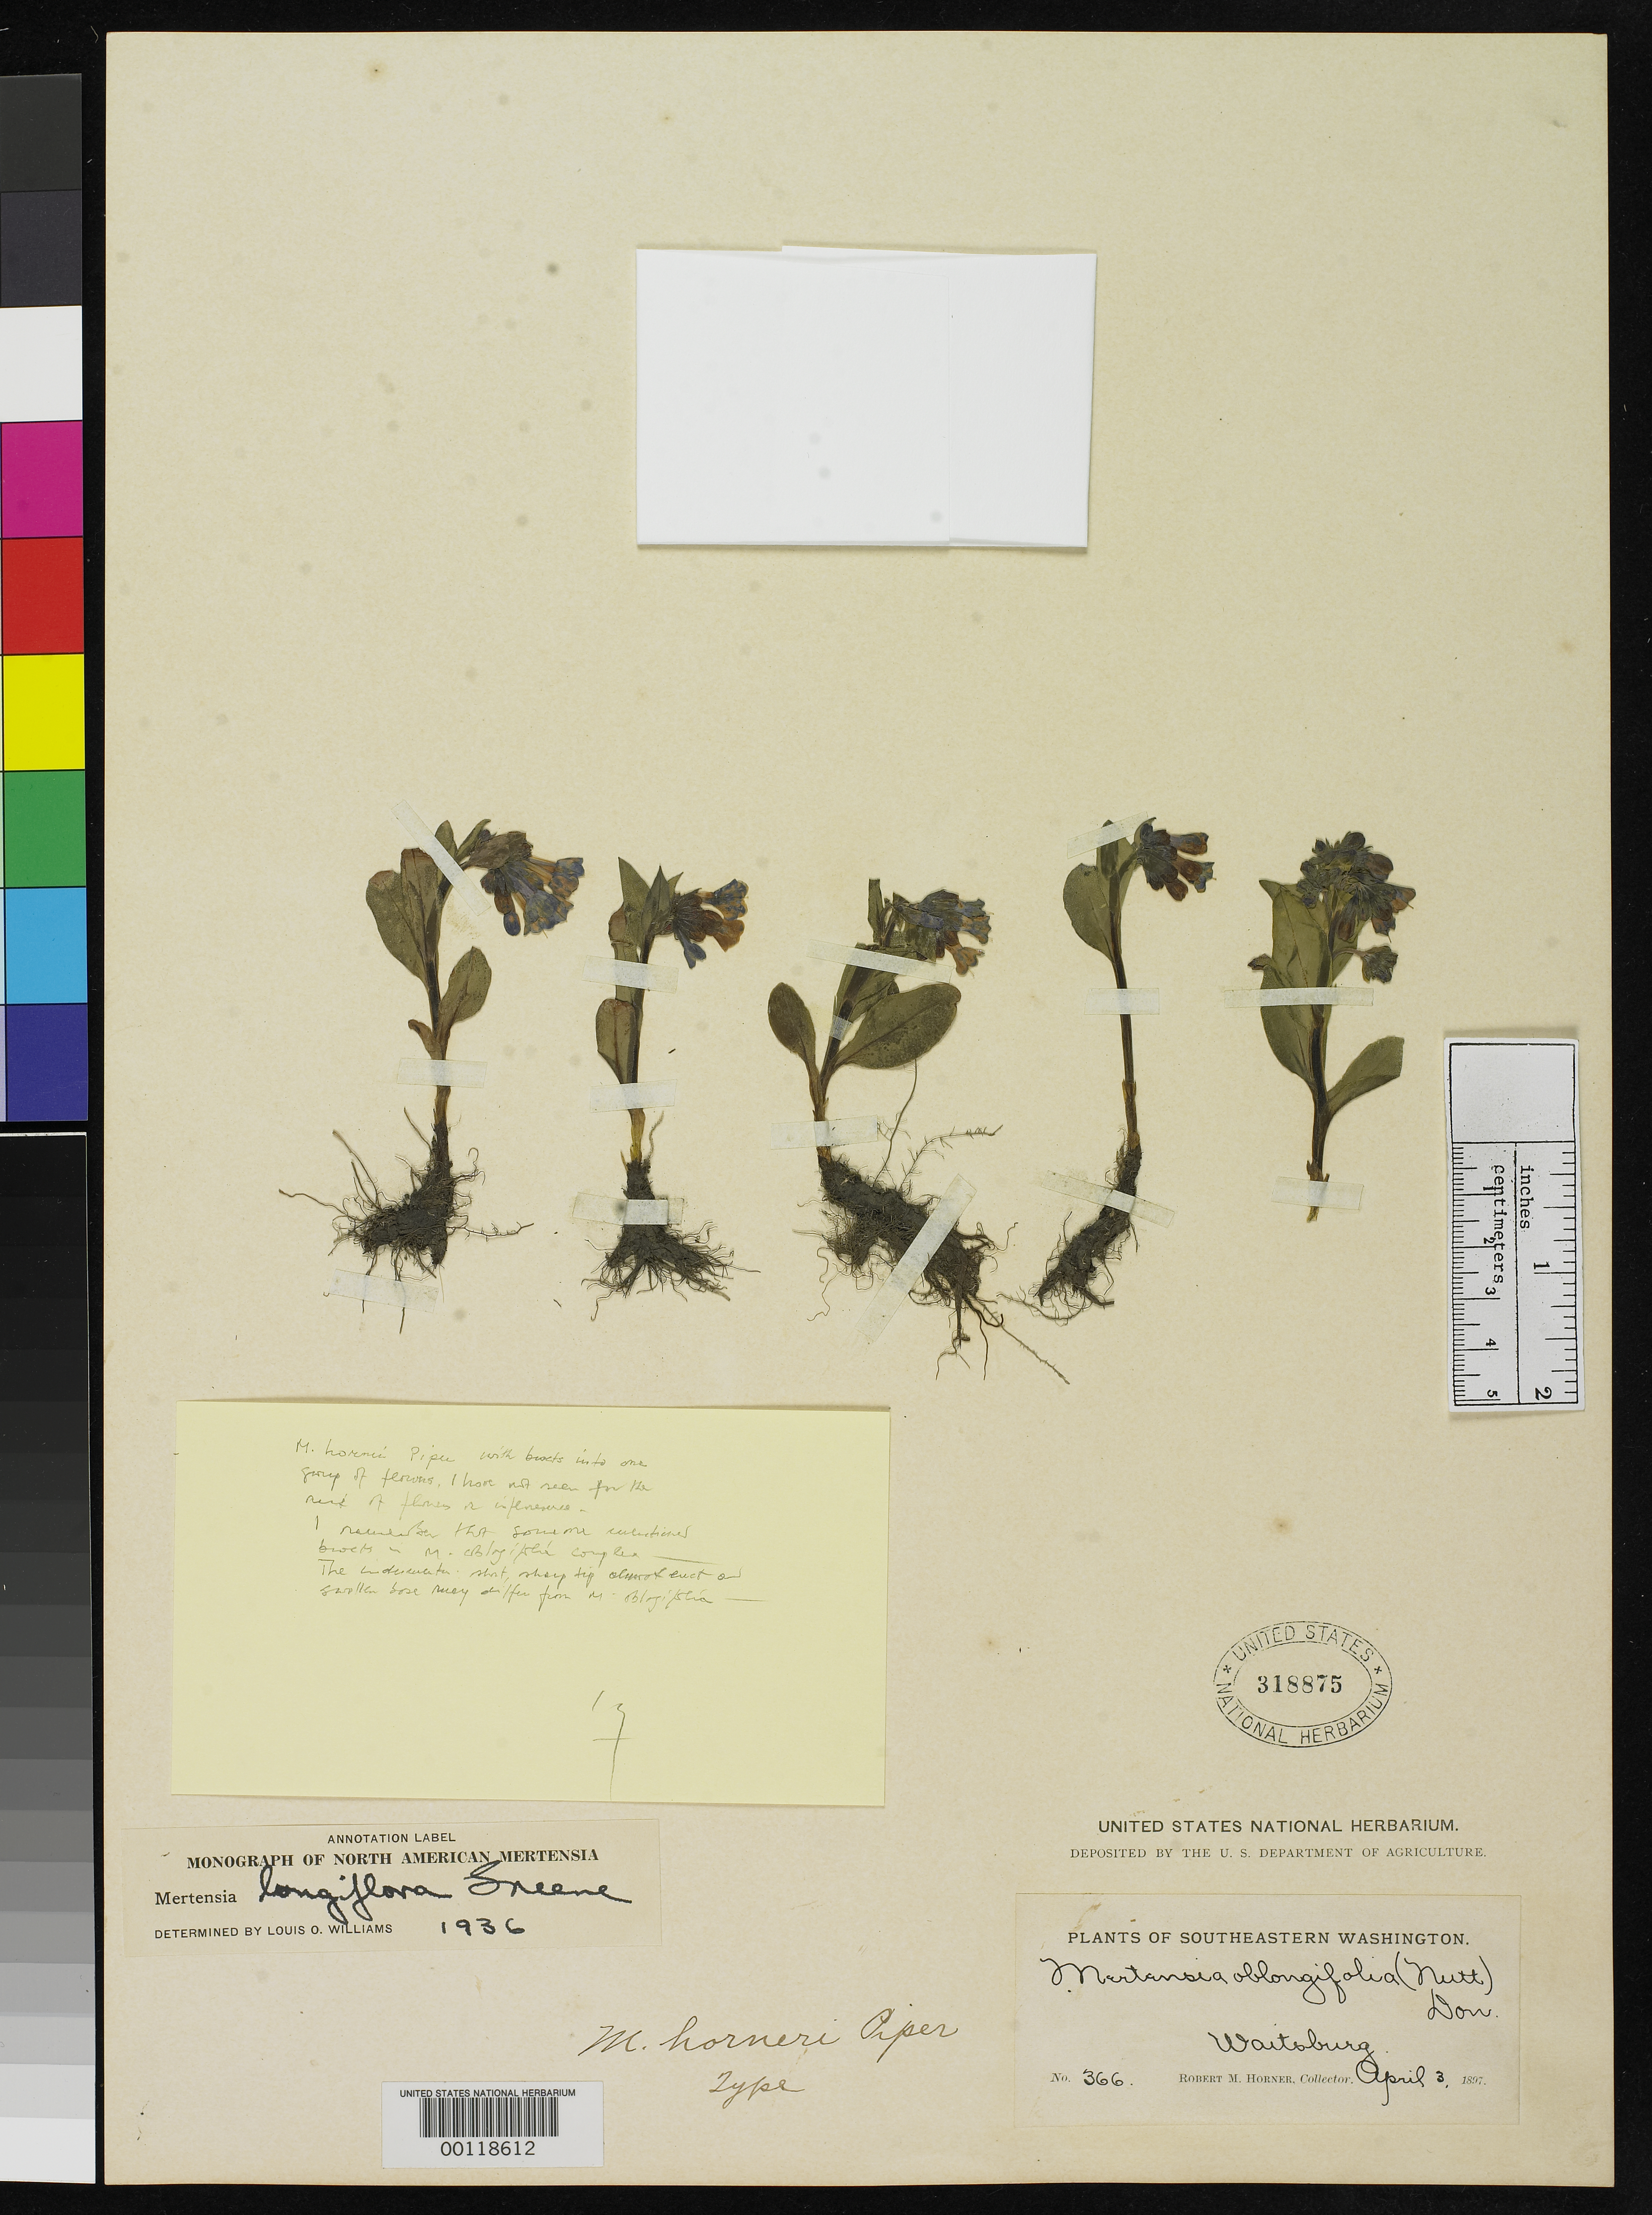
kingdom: Plantae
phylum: Tracheophyta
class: Magnoliopsida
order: Boraginales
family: Boraginaceae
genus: Mertensia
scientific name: Mertensia horneri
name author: Piper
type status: Holotype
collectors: R. Horner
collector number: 366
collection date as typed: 03 Apr 1897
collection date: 1897-04-03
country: United States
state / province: Washington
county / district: Walla Walla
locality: Waitsburg.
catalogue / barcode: US 318875